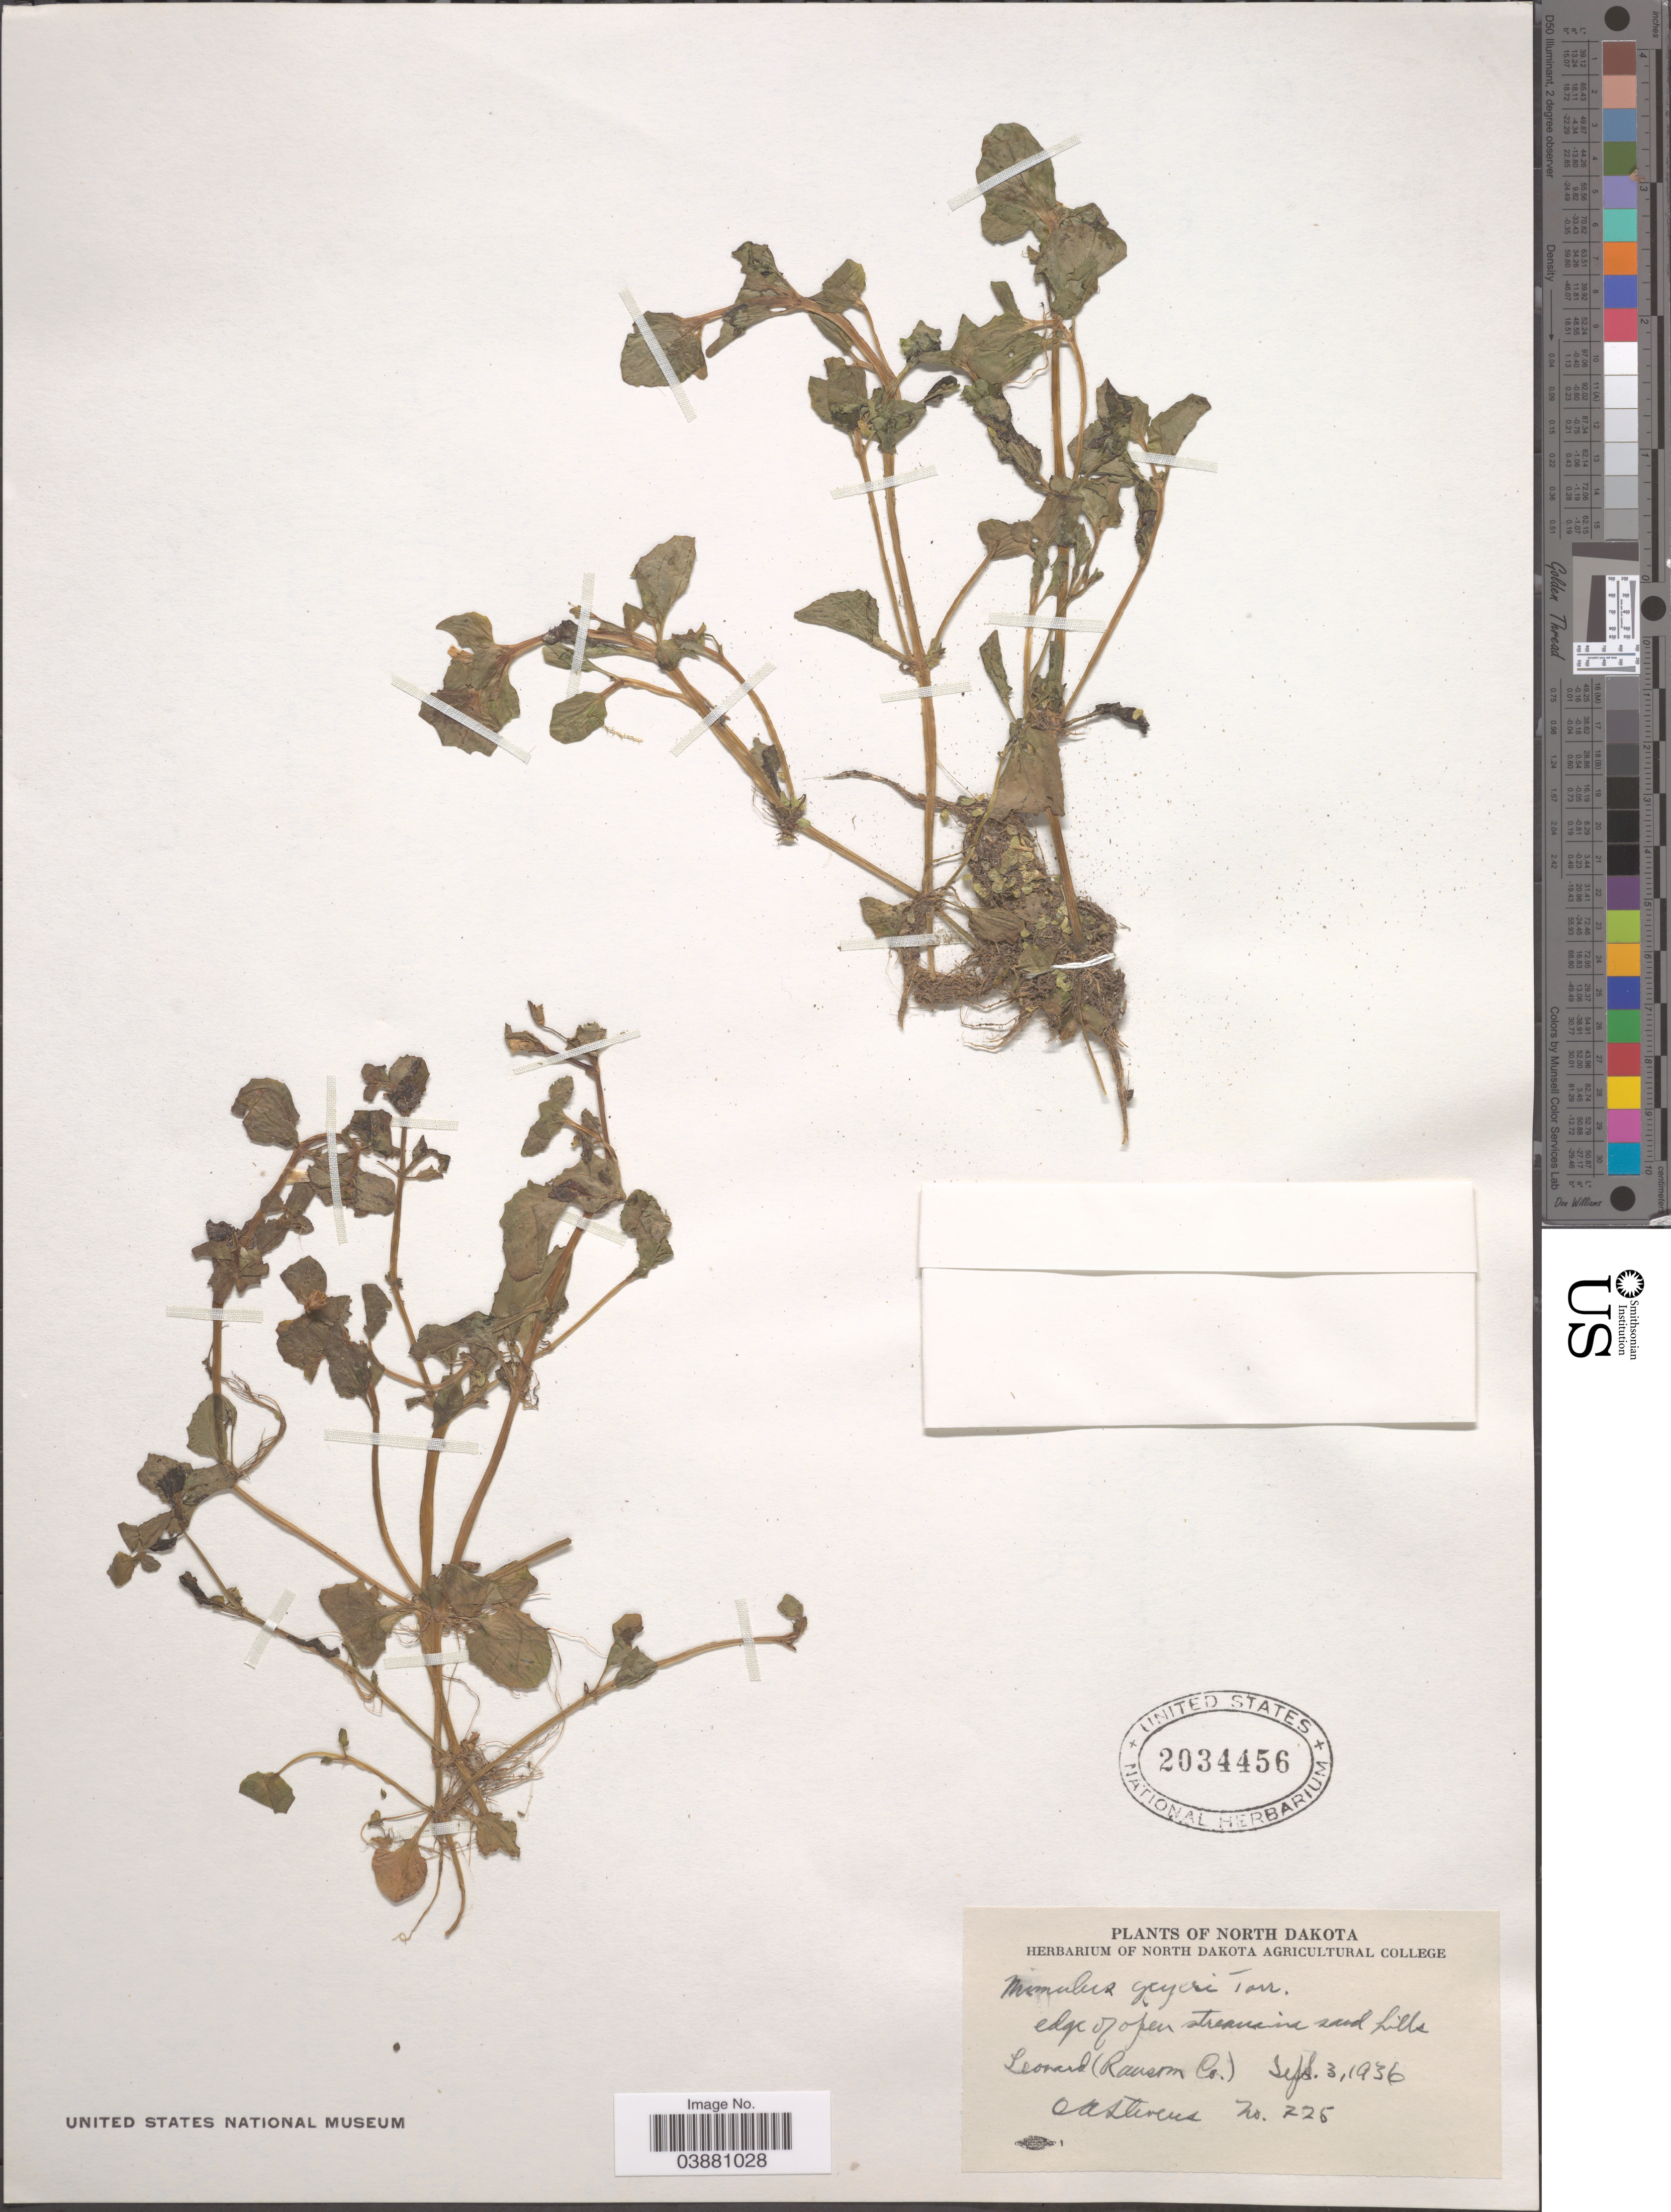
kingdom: Plantae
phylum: Tracheophyta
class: Magnoliopsida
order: Lamiales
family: Phrymaceae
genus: Mimulus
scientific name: Mimulus geyeri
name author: Torr. in Nicollet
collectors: O. A. Stevens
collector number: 775*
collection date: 1936-09-03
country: United States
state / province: North Dakota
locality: Edge of open stream in sand hills Leonard (Ransom Co.).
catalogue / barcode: US 2034456